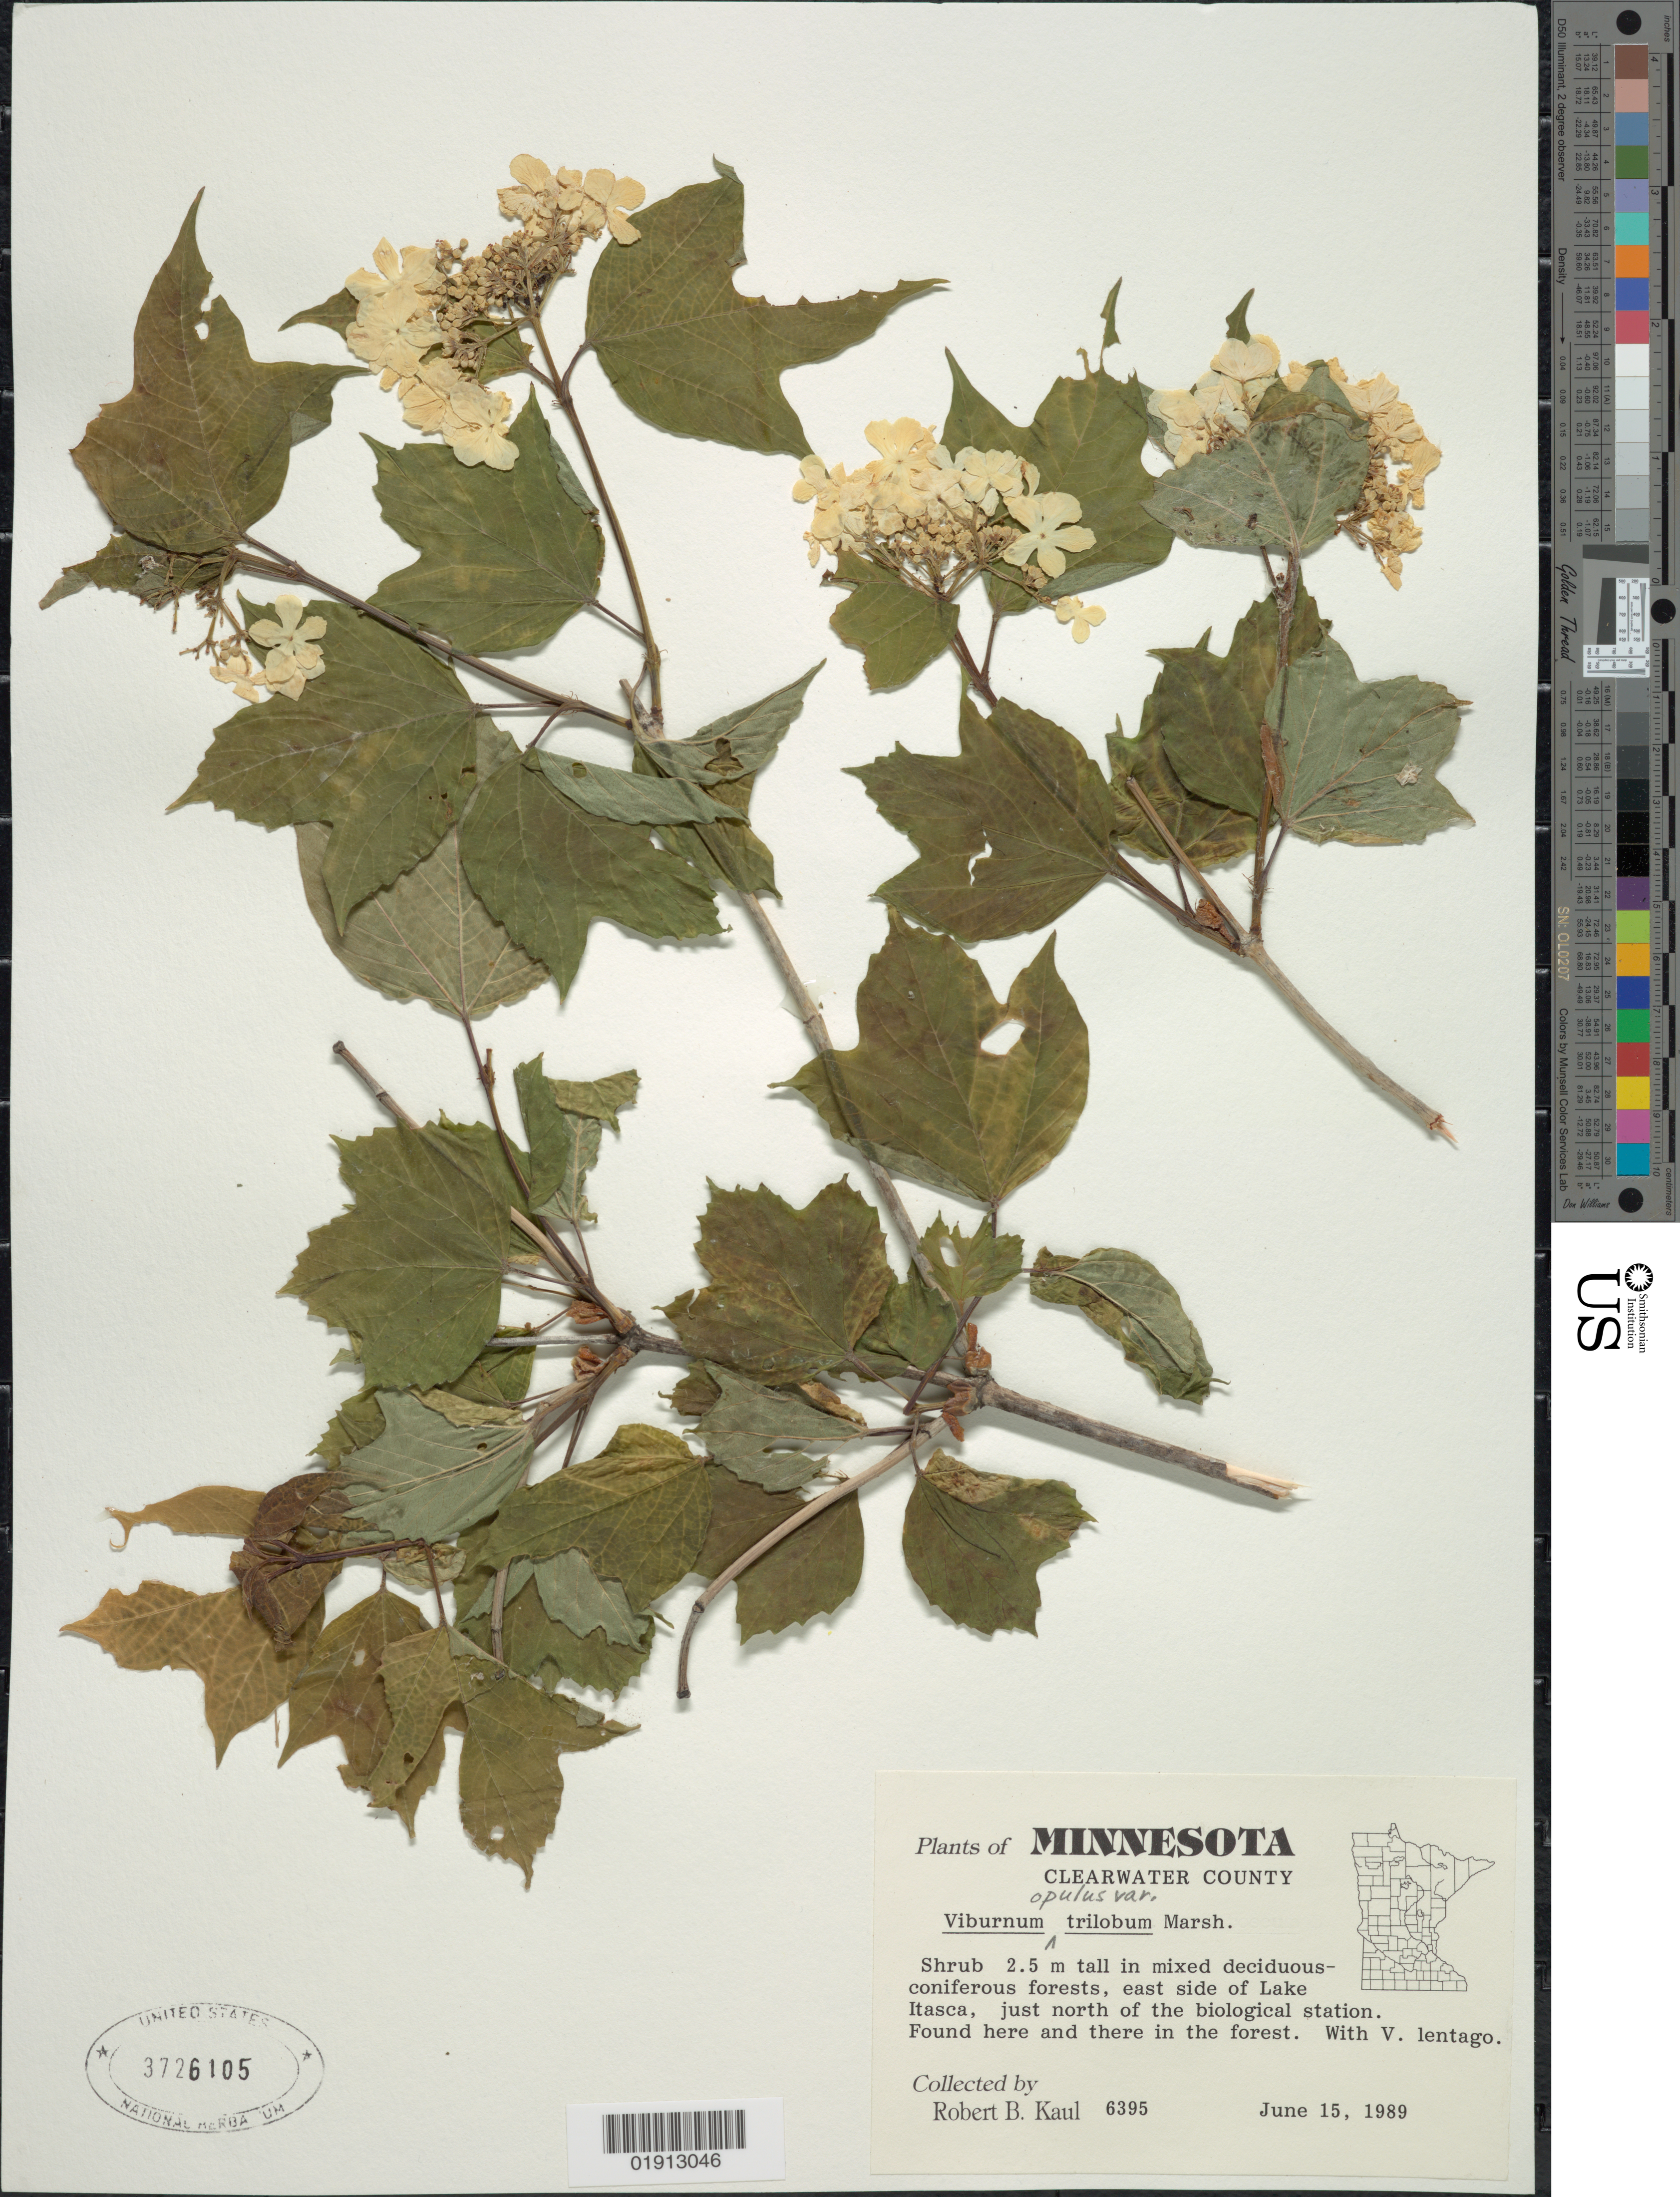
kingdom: Plantae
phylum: Tracheophyta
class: Magnoliopsida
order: Dipsacales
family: Viburnaceae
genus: Viburnum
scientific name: Viburnum trilobum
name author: Marshall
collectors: R. Kaul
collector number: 6395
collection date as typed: June 15, 1989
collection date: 1989-06-15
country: United States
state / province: Minnesota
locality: Clearwater County. East side of Lake Itasca, just north of the biological station.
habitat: In mixed deciduous-coniferous forests.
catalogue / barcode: US 3726105